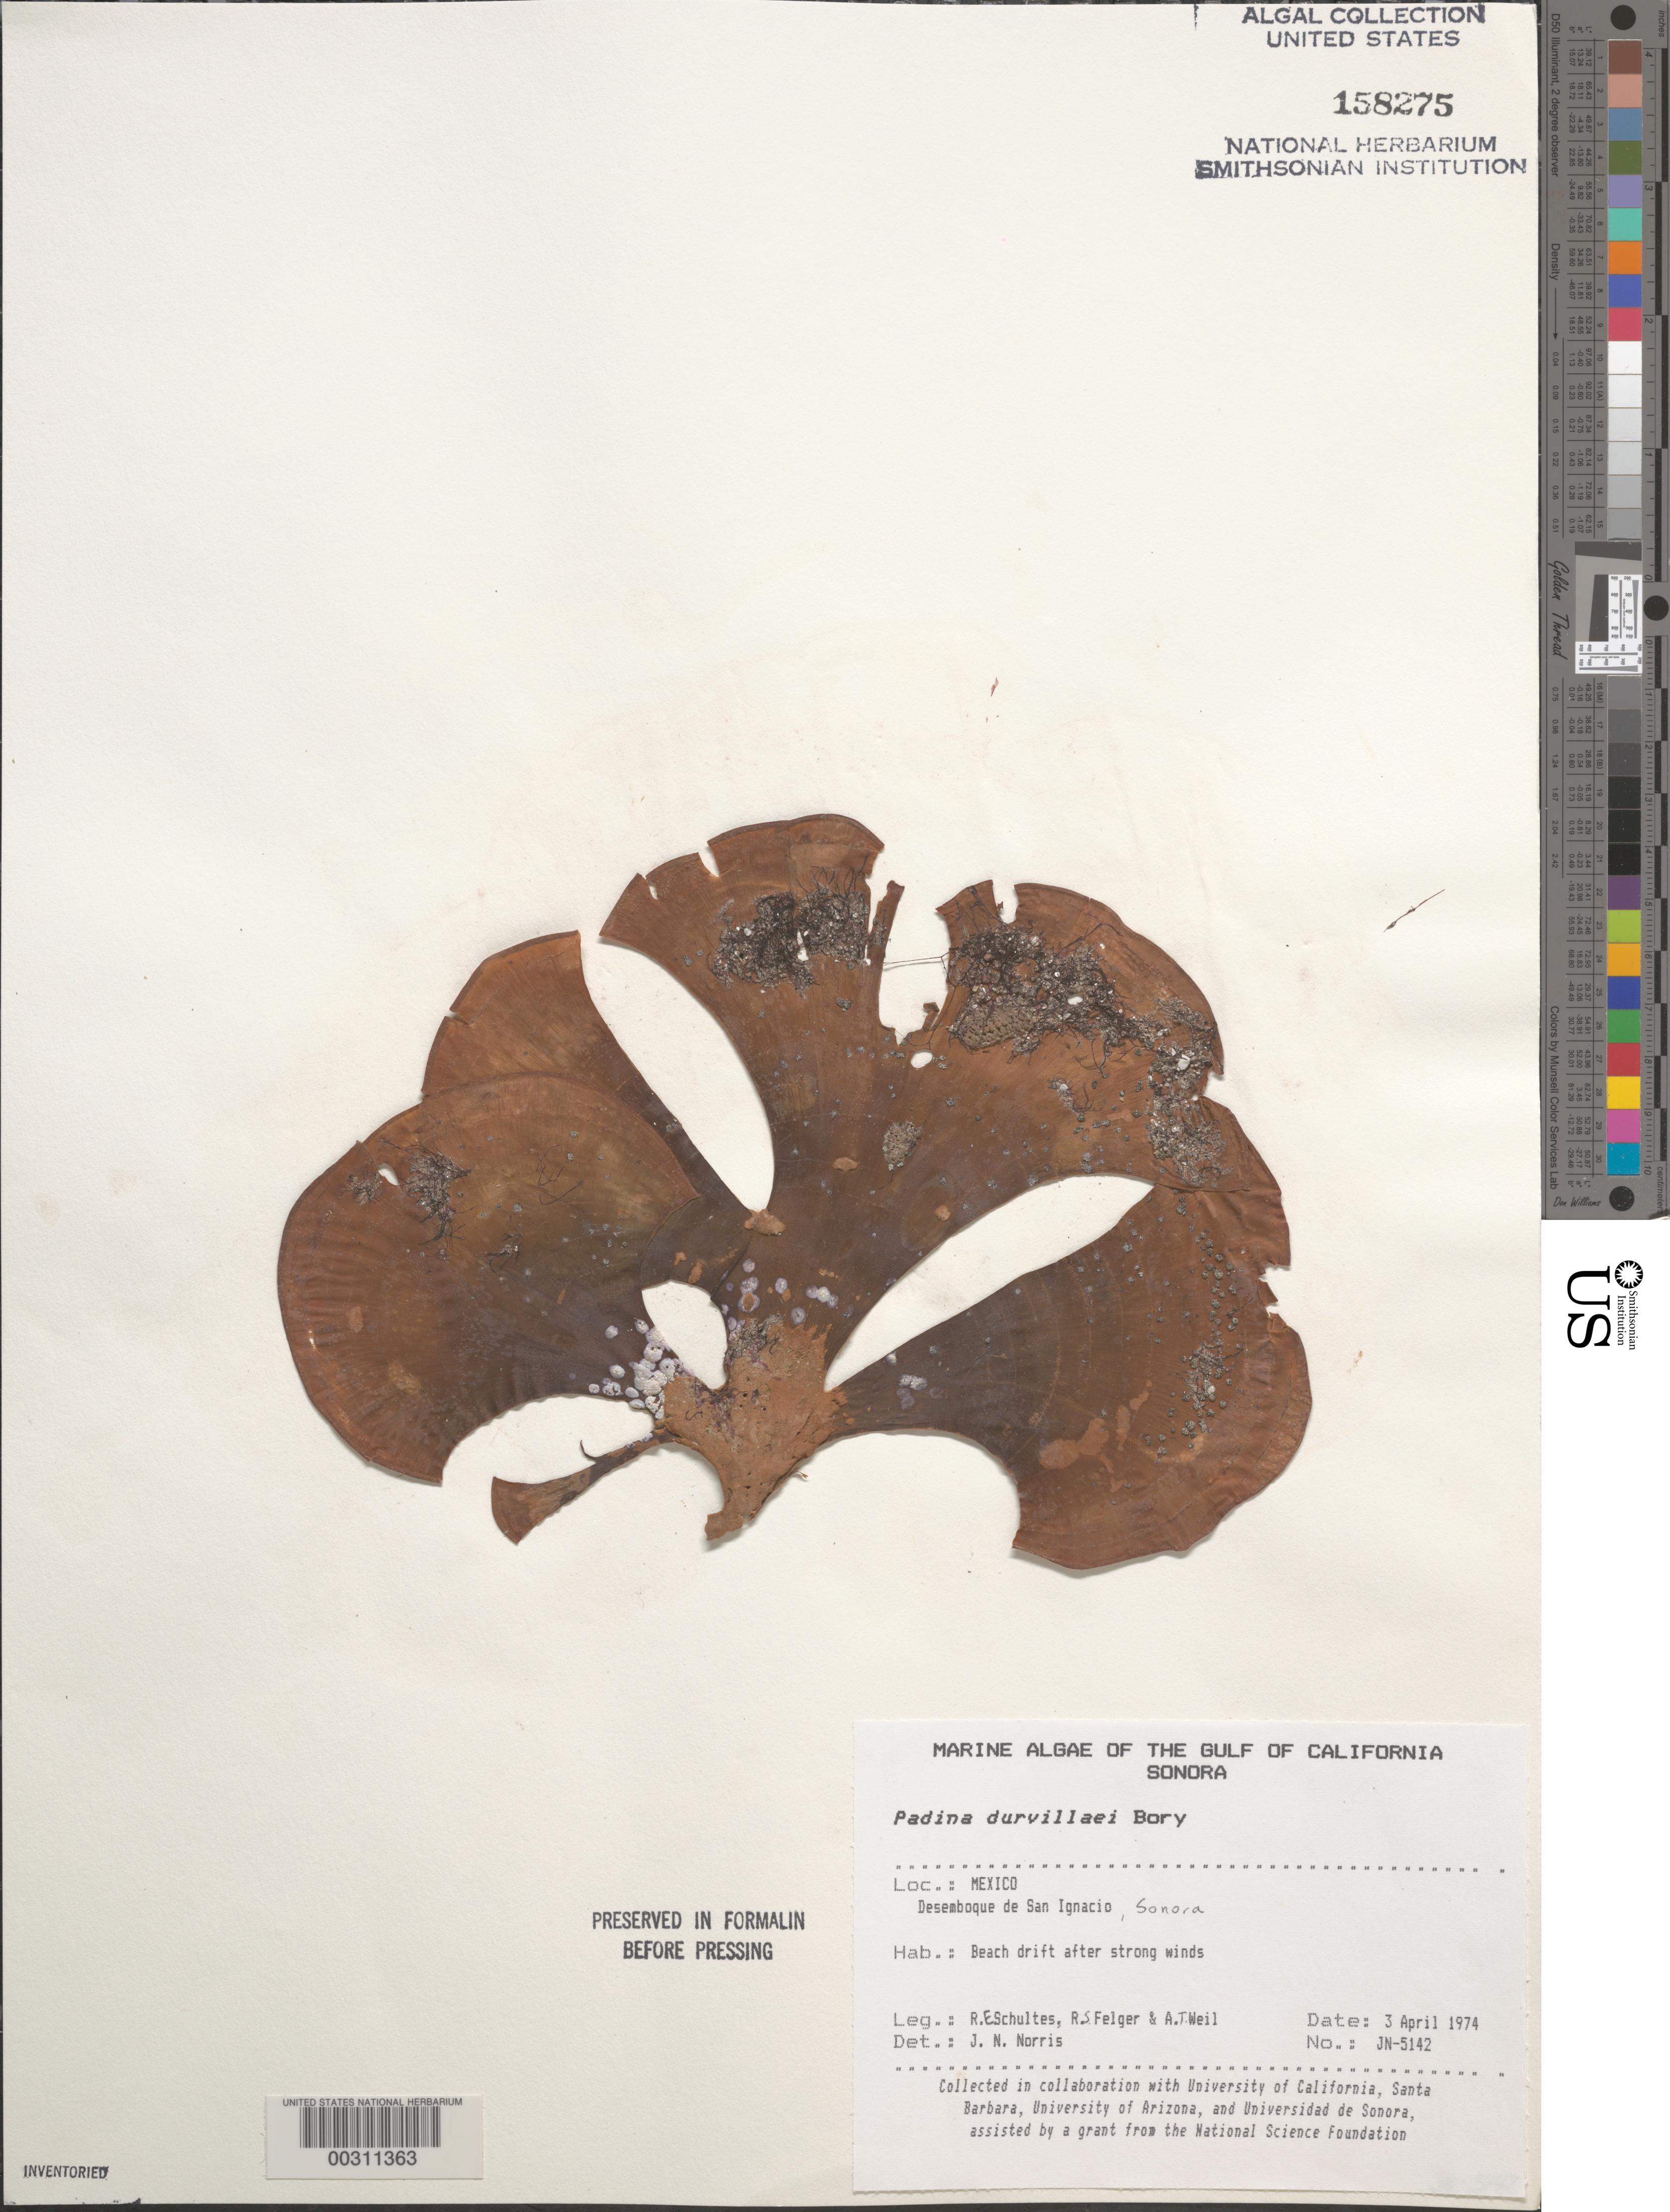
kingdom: Chromista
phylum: Ochrophyta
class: Phaeophyceae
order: Dictyotales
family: Dictyotaceae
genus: Padina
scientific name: Padina durvillaei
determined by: Norris, James N.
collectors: R. E. Schultes, R. S. Felger & A. T. Weil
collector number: JN-5142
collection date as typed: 03 Apr 1974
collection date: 1974-04-03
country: Mexico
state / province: Sonora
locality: Desemboque de San Ignacio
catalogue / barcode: US 158275